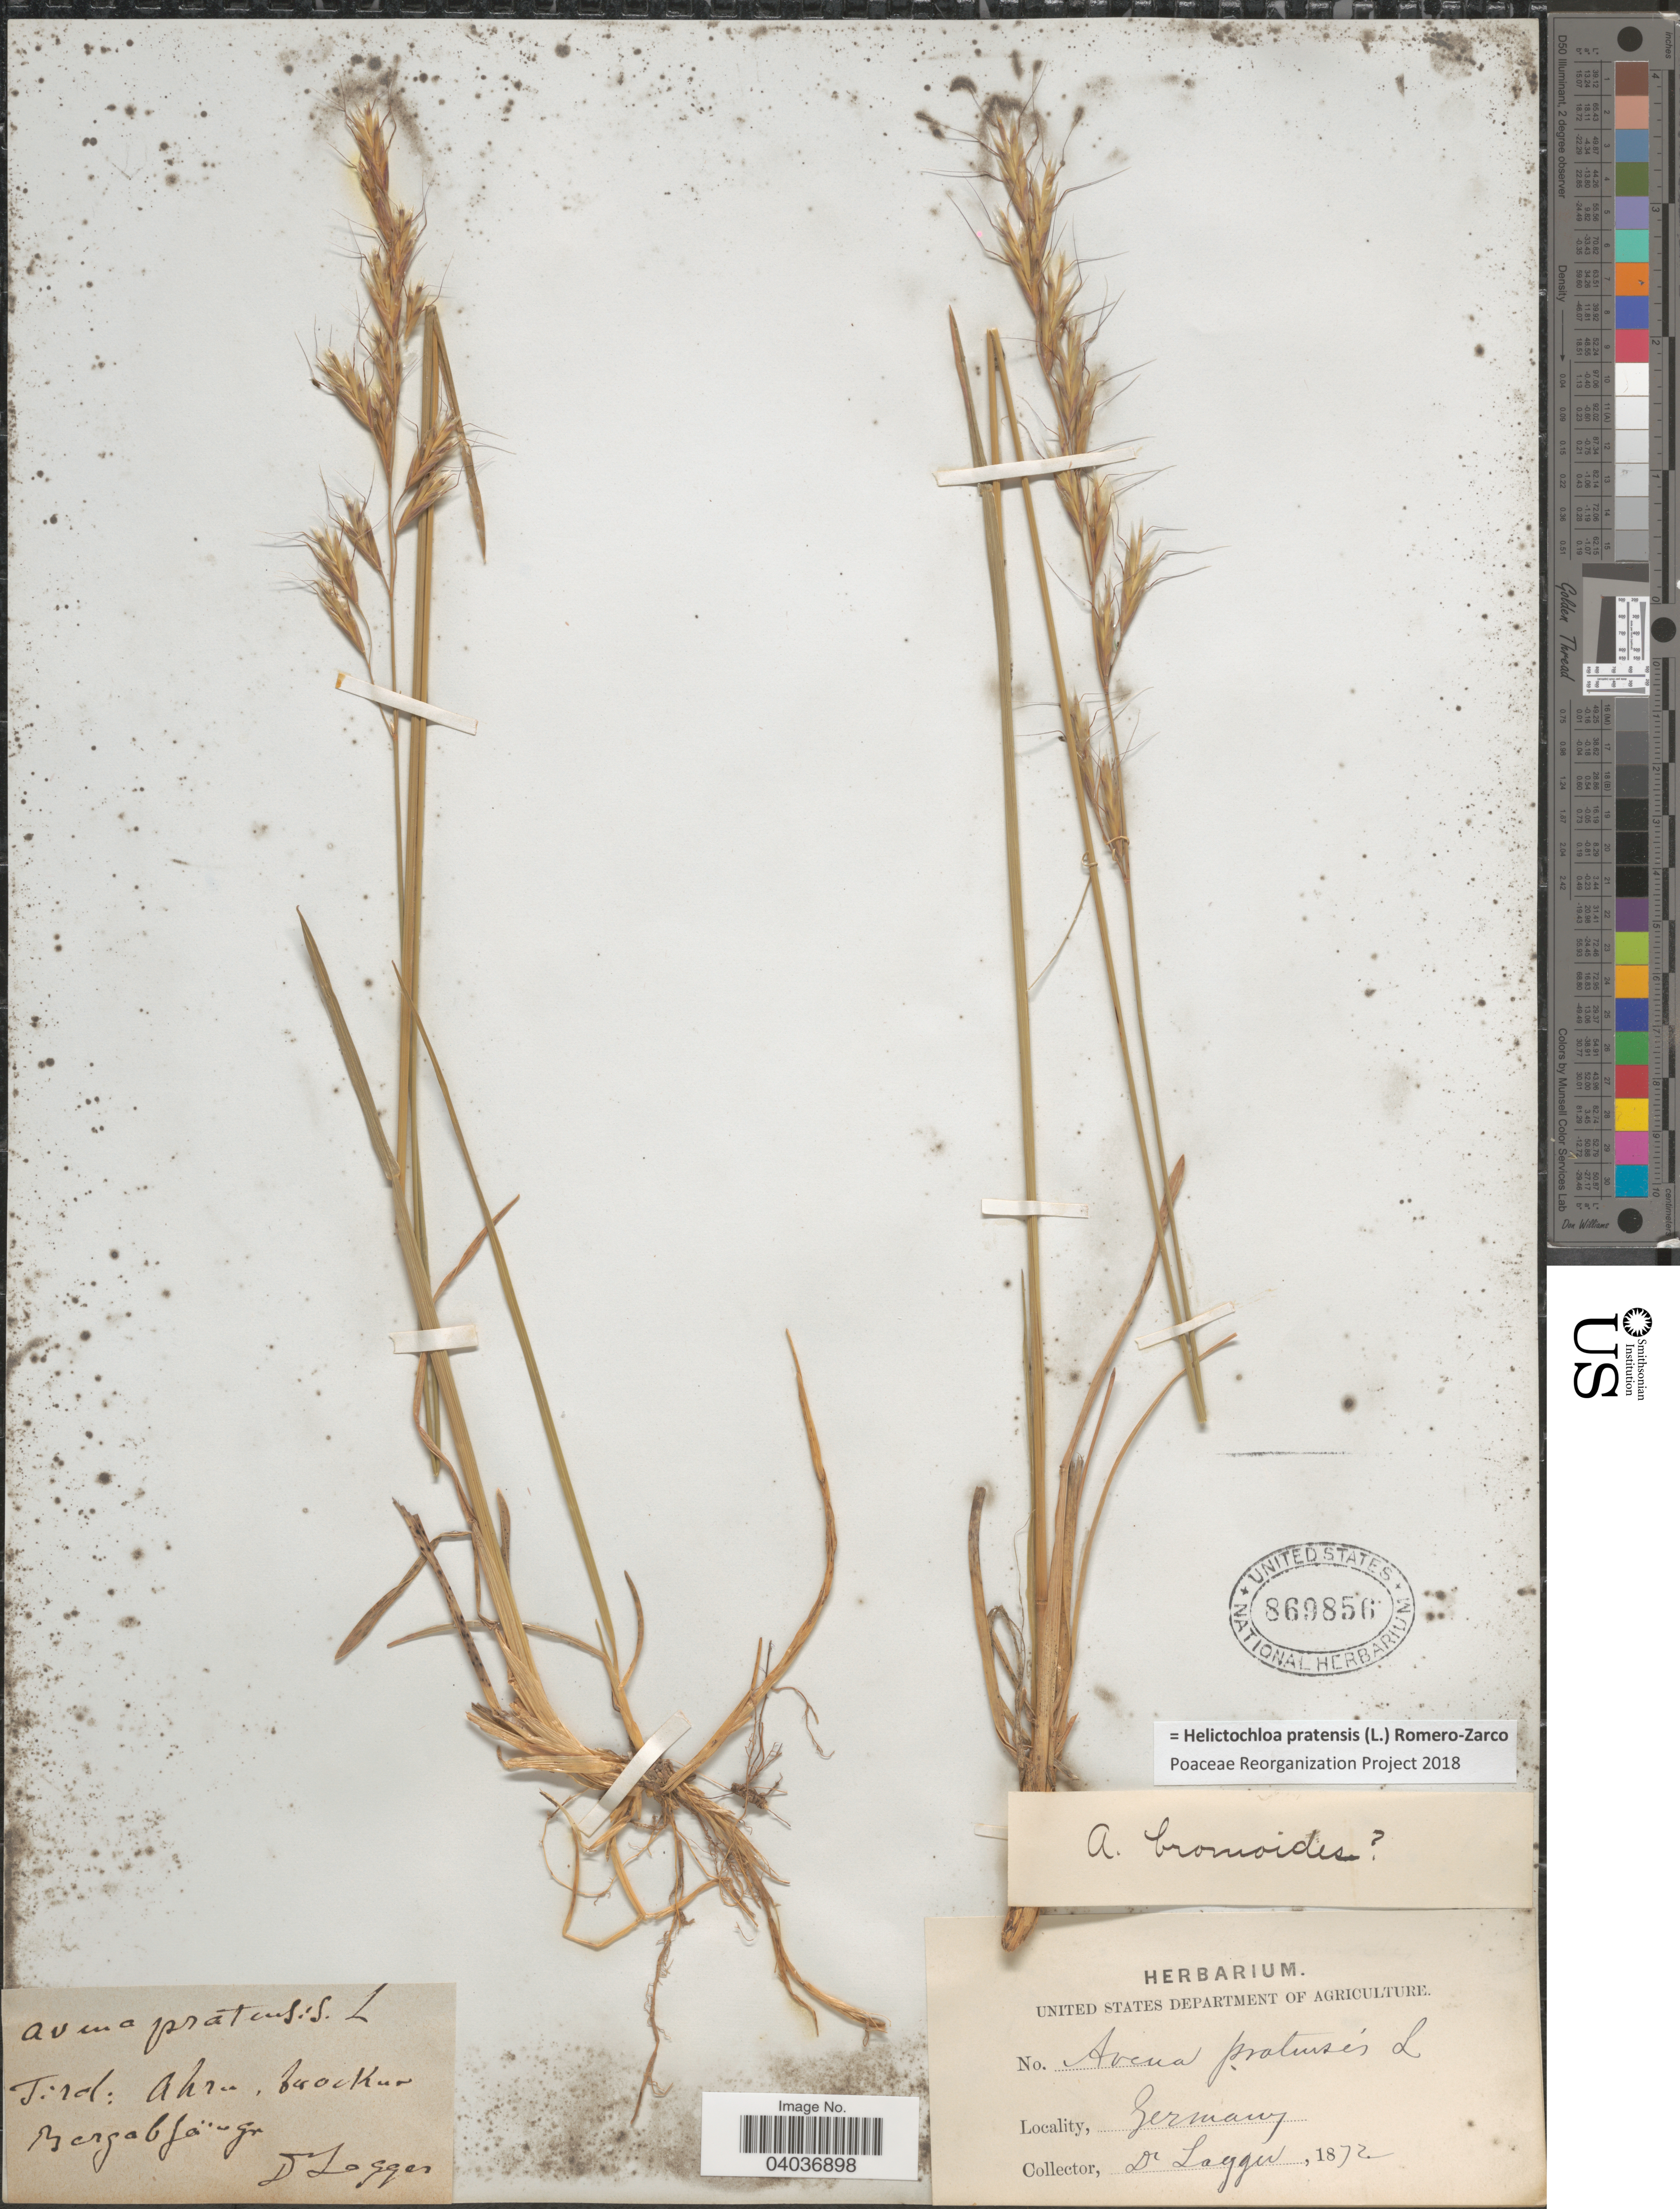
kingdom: Plantae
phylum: Tracheophyta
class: Liliopsida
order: Poales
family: Poaceae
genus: Helictochloa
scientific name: Helictochloa pratensis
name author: (L.) Romero-Zarco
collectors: F. J. Lagger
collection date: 1872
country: Germany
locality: Tirol: Ahrn, brocken Bergabfönge [interpreted].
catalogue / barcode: US 869856